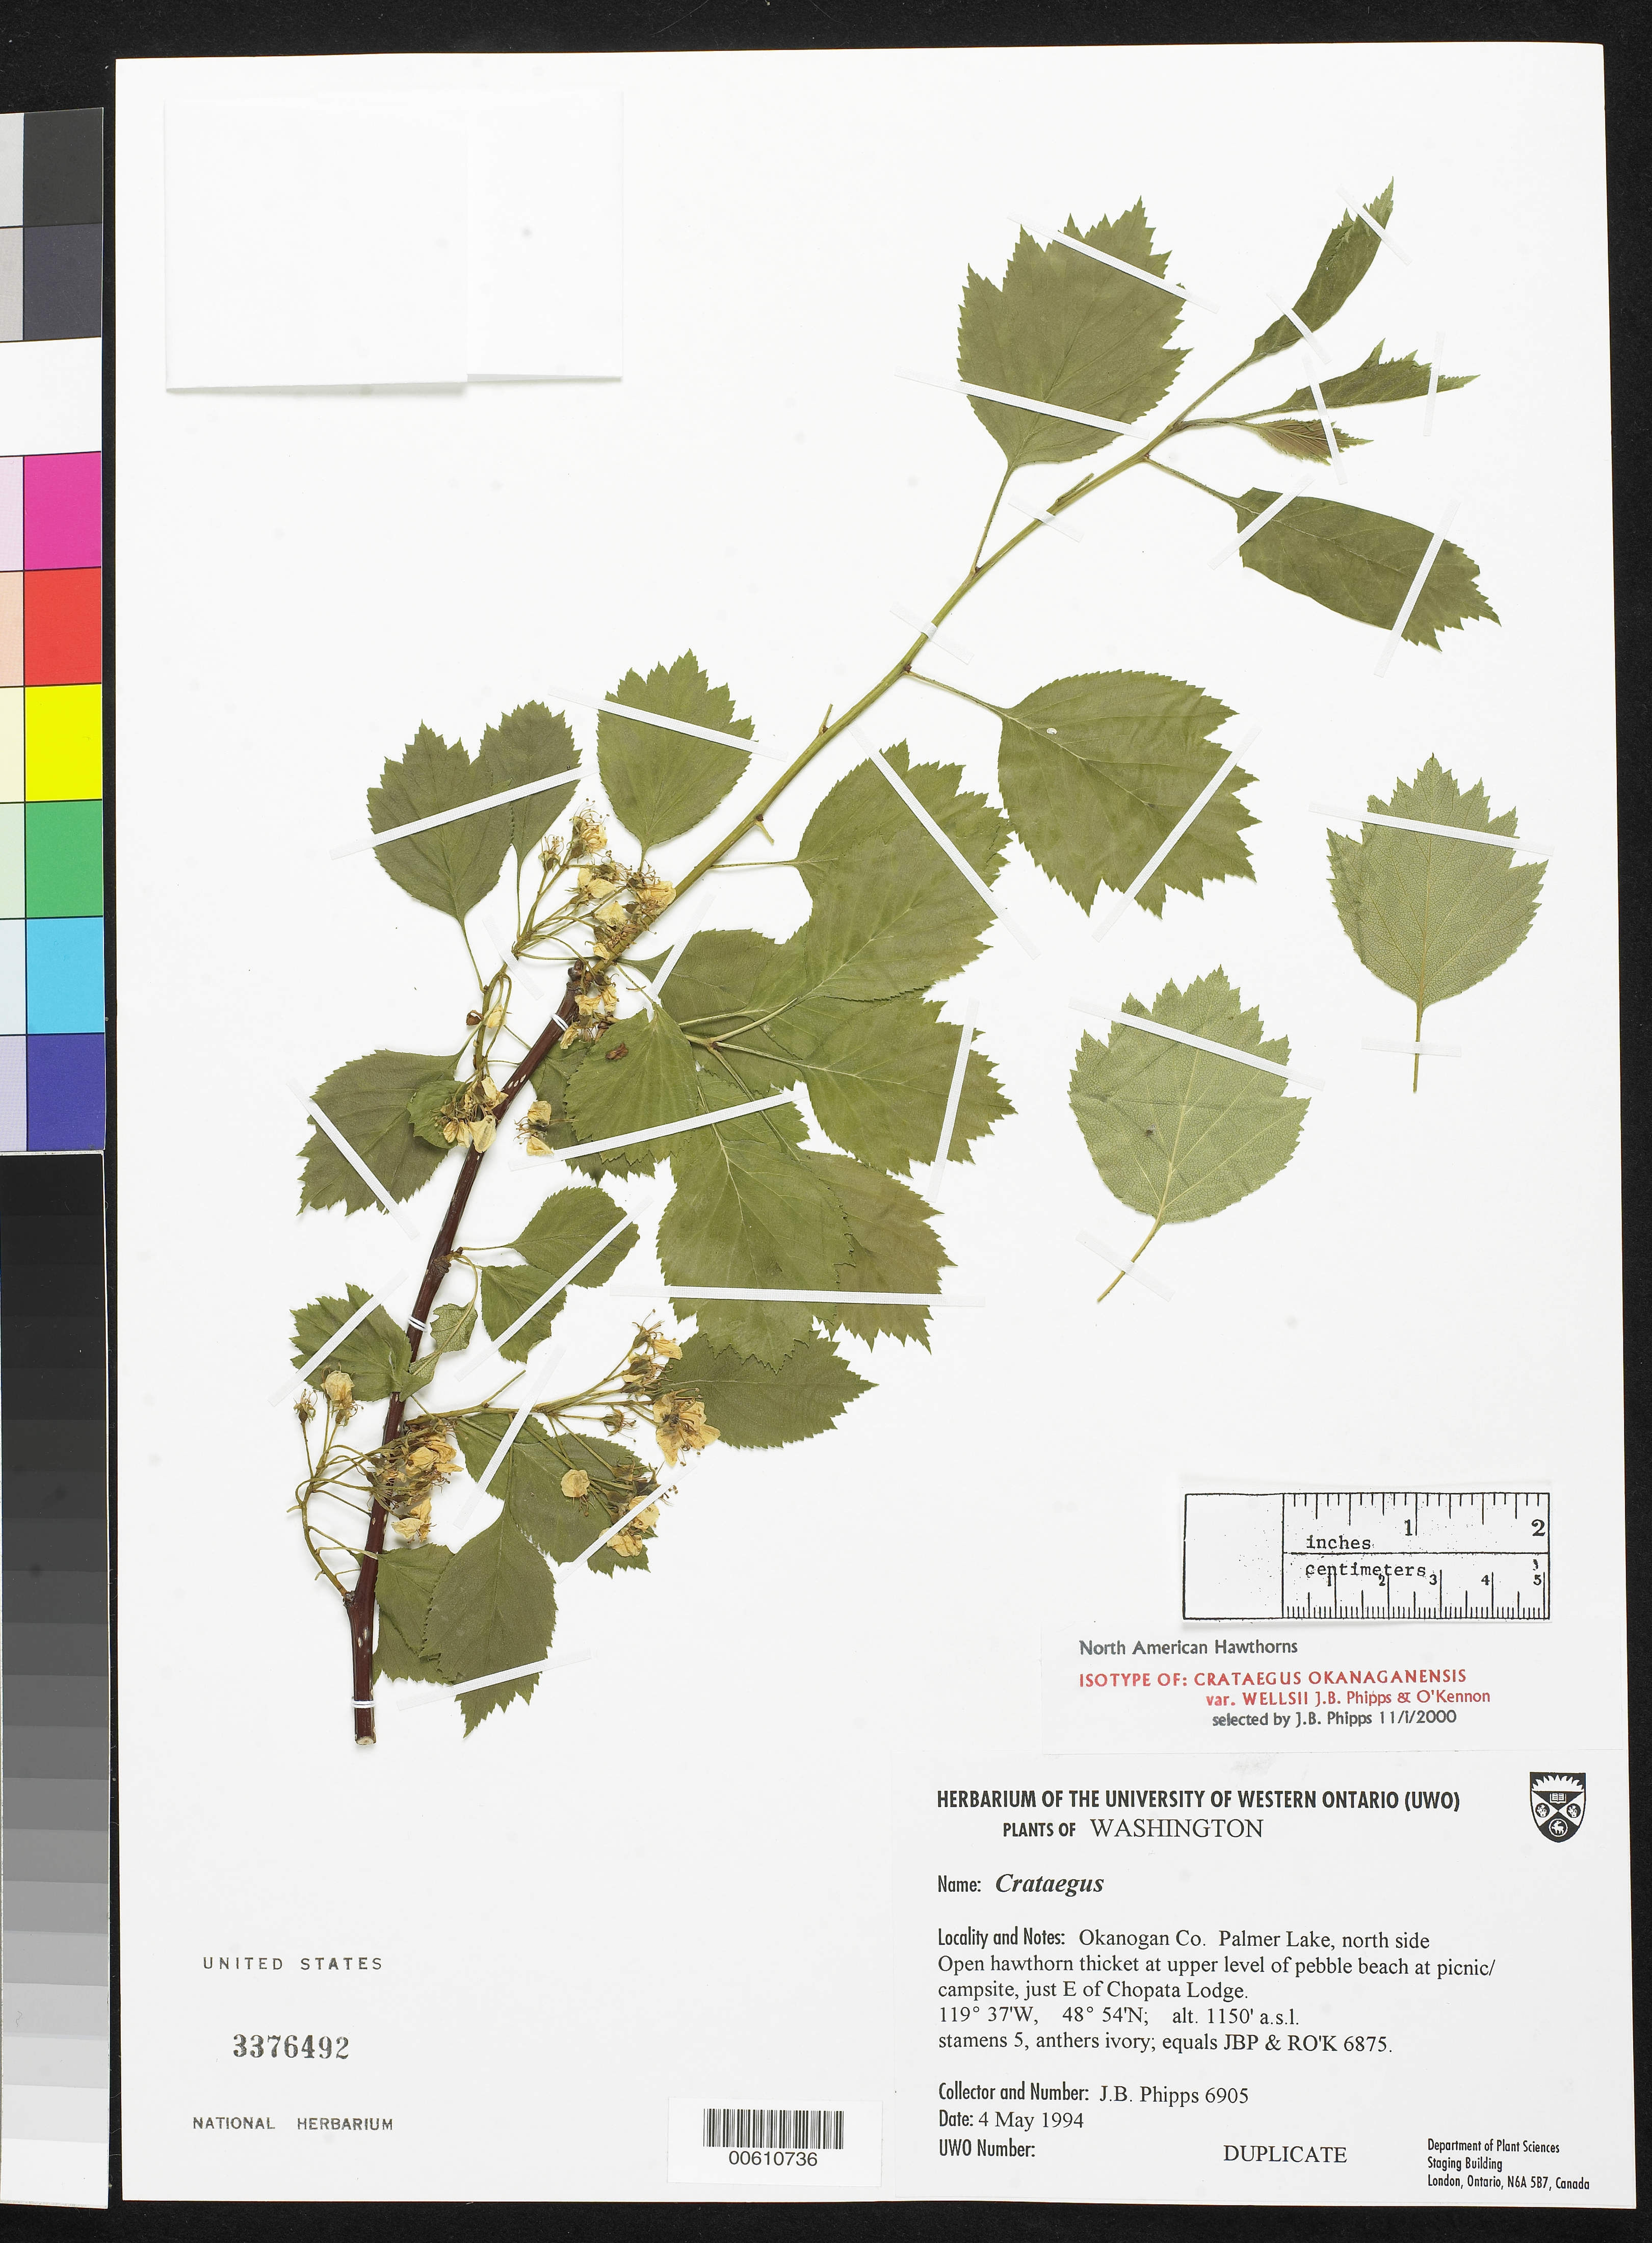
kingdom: Plantae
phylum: Tracheophyta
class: Magnoliopsida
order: Rosales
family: Rosaceae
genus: Crataegus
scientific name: Crataegus okanaganensis var. wellsii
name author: J.B. Phipps & O'Kennon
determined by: Phipps, James B., (UWO), University of Western Ontario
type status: Isotype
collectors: J. Phipps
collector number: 6905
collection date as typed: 04 May 1994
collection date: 1994-05-04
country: United States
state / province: Washington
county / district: Okanogan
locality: Okanogan Co. Palmer Lake, north side. Open hawthorn thicket at upper level of pebble beach at picnic/campsite, just E of Chopata Lodege.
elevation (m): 351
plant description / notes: Holotype at UWO.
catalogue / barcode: US 3376492